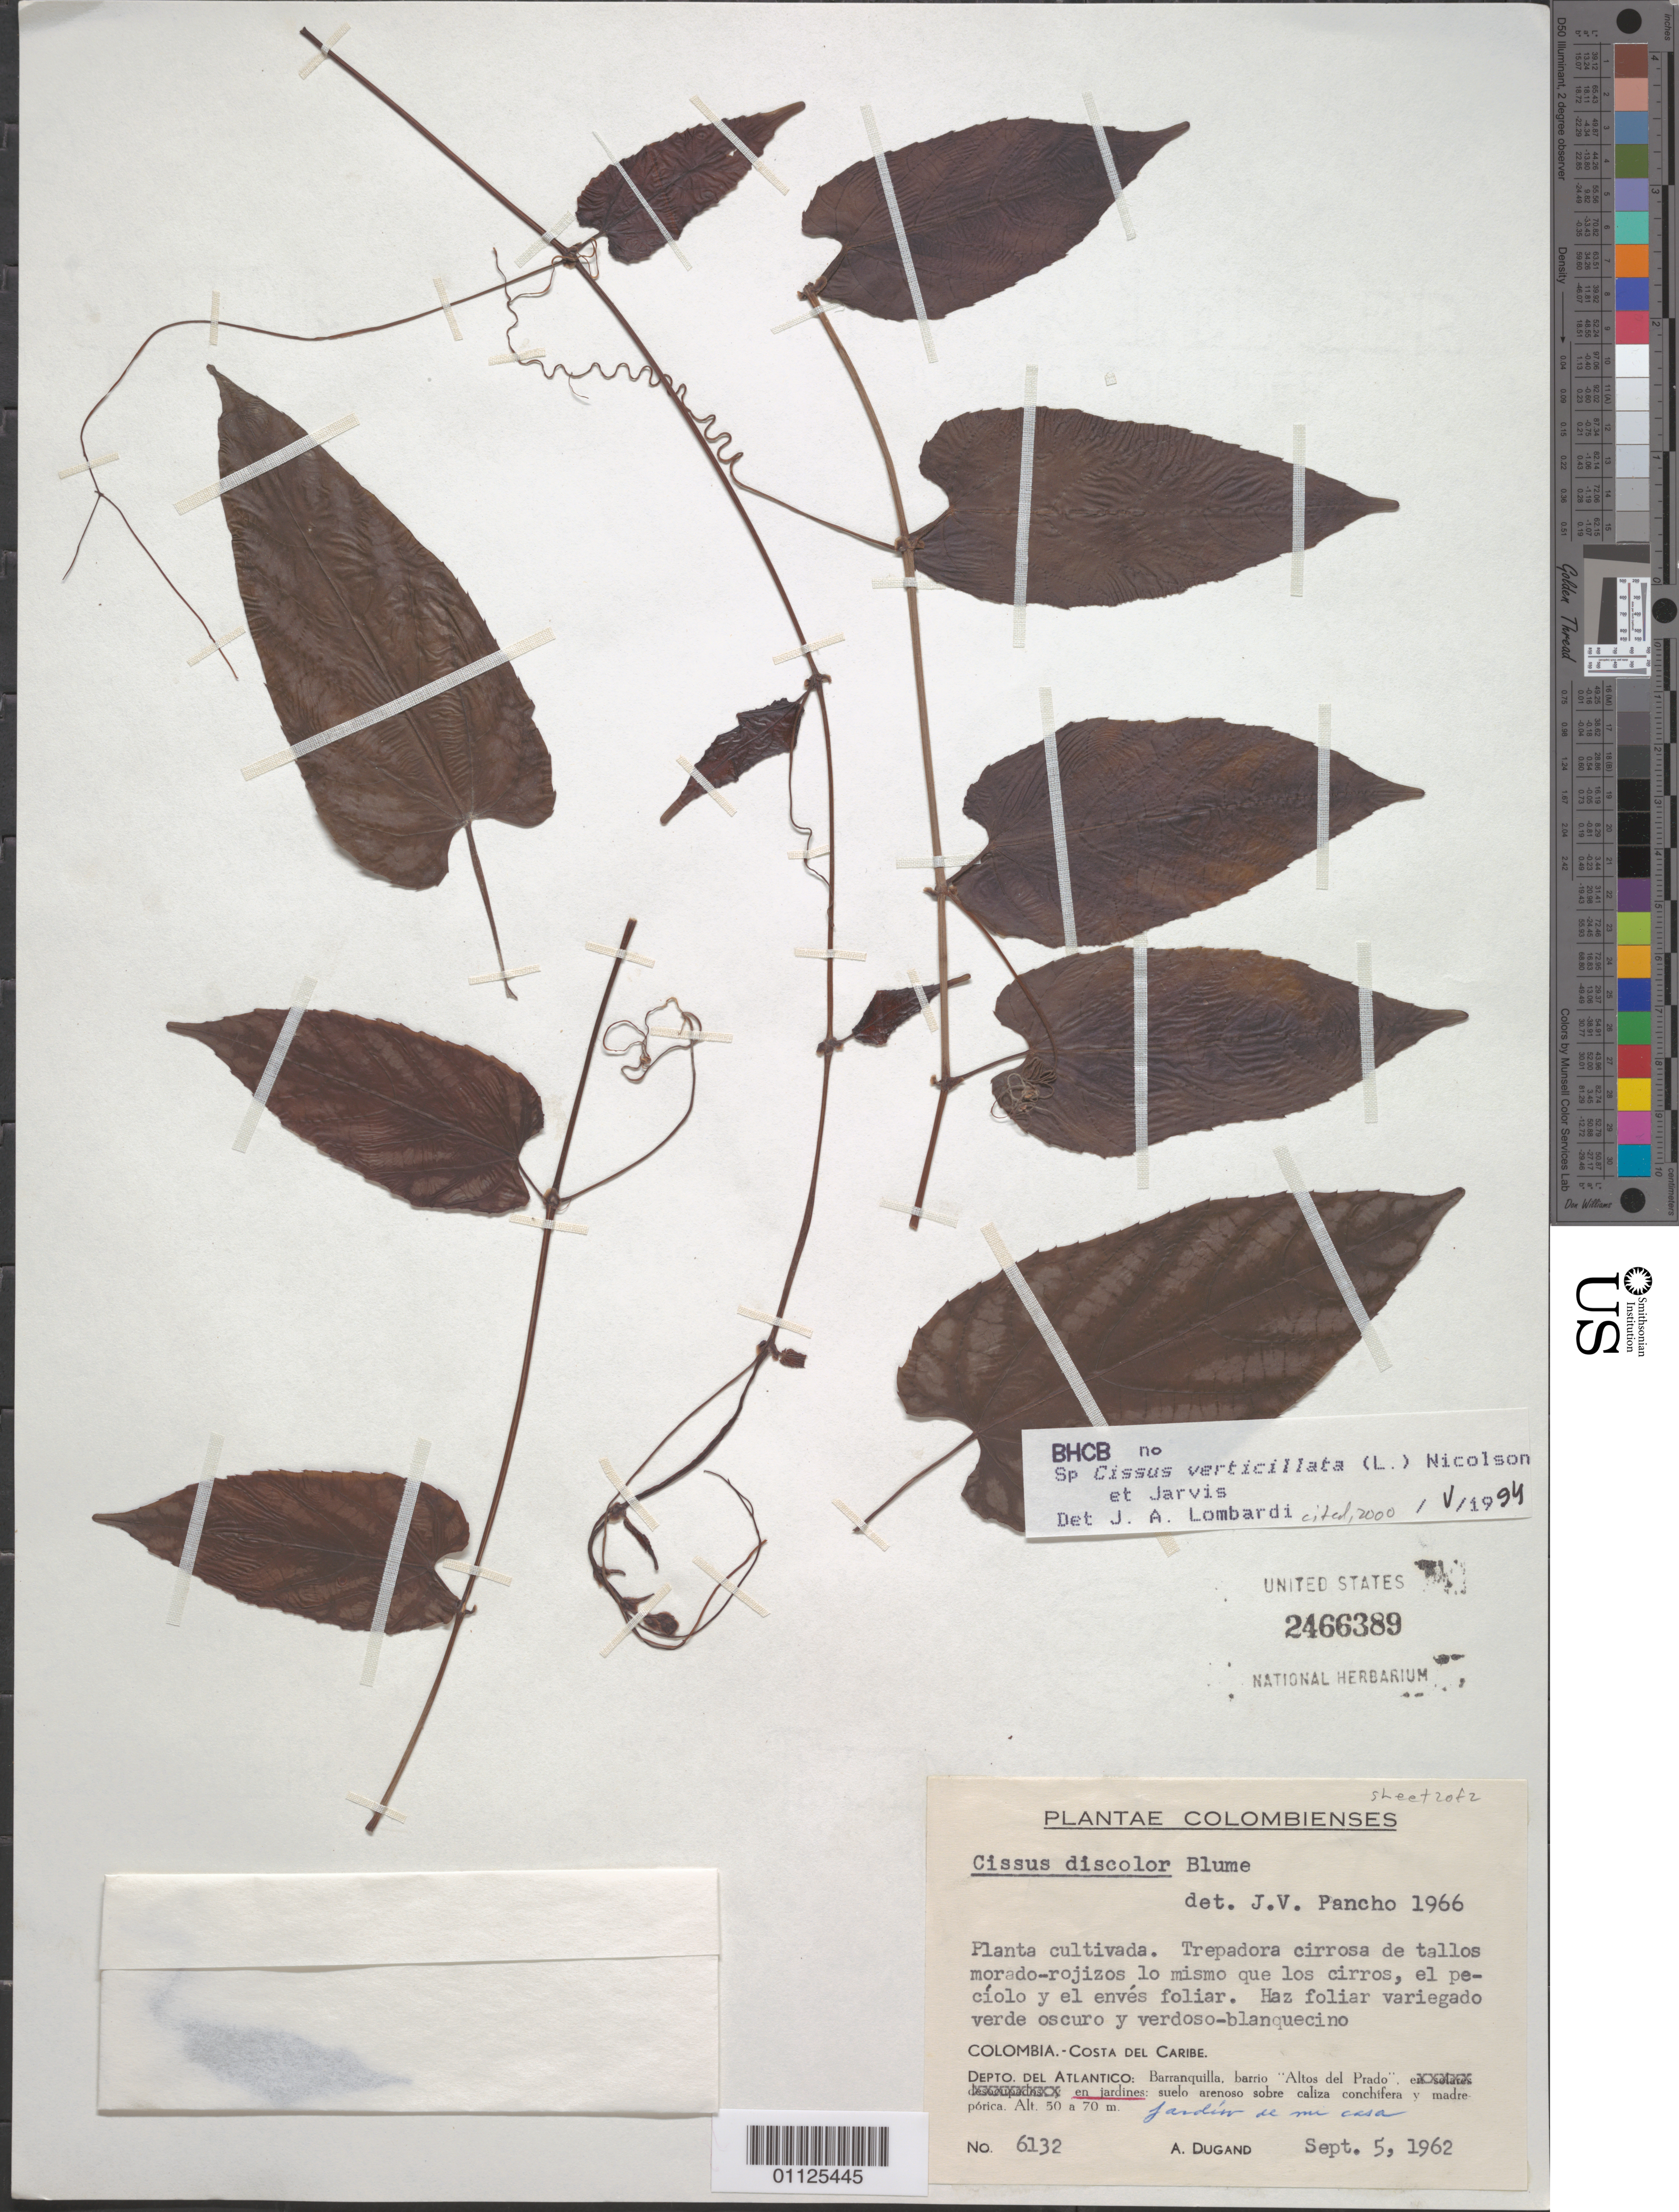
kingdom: Plantae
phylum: Tracheophyta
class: Magnoliopsida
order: Vitales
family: Vitaceae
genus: Cissus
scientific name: Cissus verticillata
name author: (L.) Nicolson & C.E. Jarvis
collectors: A. Dugand G.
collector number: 6132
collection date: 1962-09-05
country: Colombia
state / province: Atlántico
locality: Costa del Caribe.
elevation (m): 50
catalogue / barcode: US 2466389